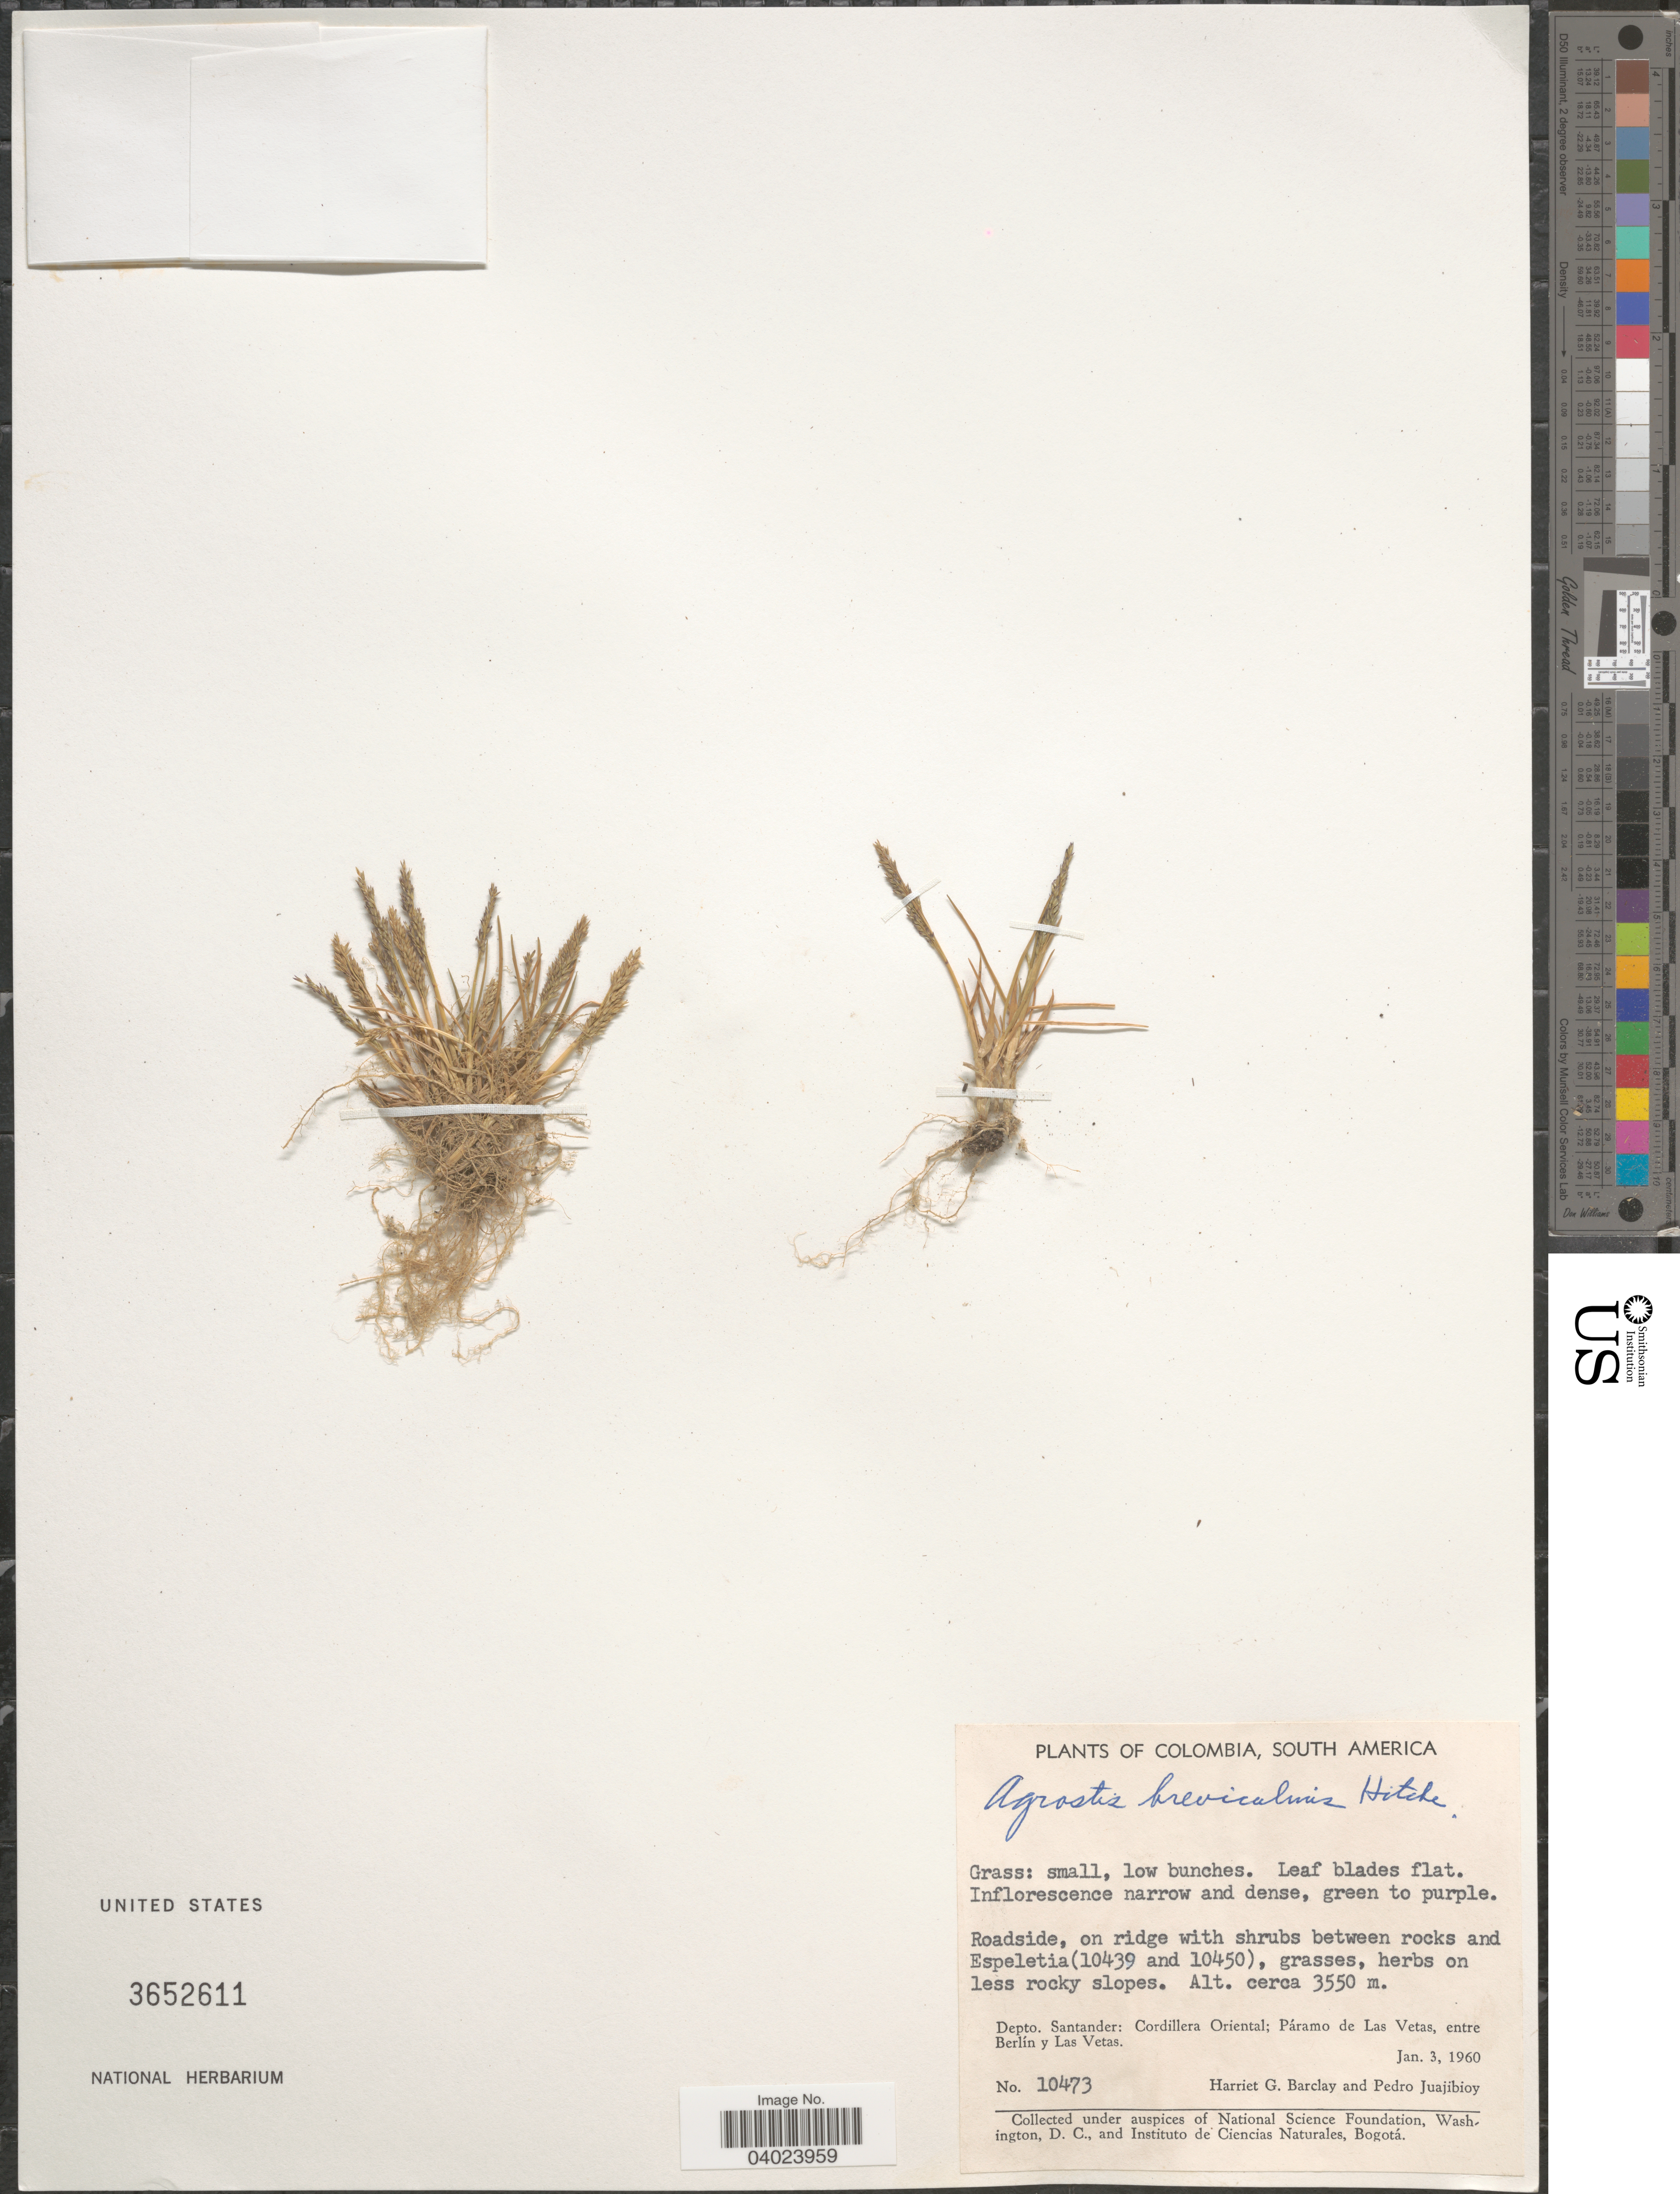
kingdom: Plantae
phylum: Tracheophyta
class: Liliopsida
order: Poales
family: Poaceae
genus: Agrostis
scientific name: Agrostis breviculmis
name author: Hitchc.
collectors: H. G. Barclay & P. Juajibioy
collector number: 10473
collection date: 1960-01-03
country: Colombia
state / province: Santander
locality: Depto. Santander: Cordillera Oriental; Páramo de Las Vetas, entre Berlín y Las Vetas.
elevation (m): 3550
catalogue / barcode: US 3652611